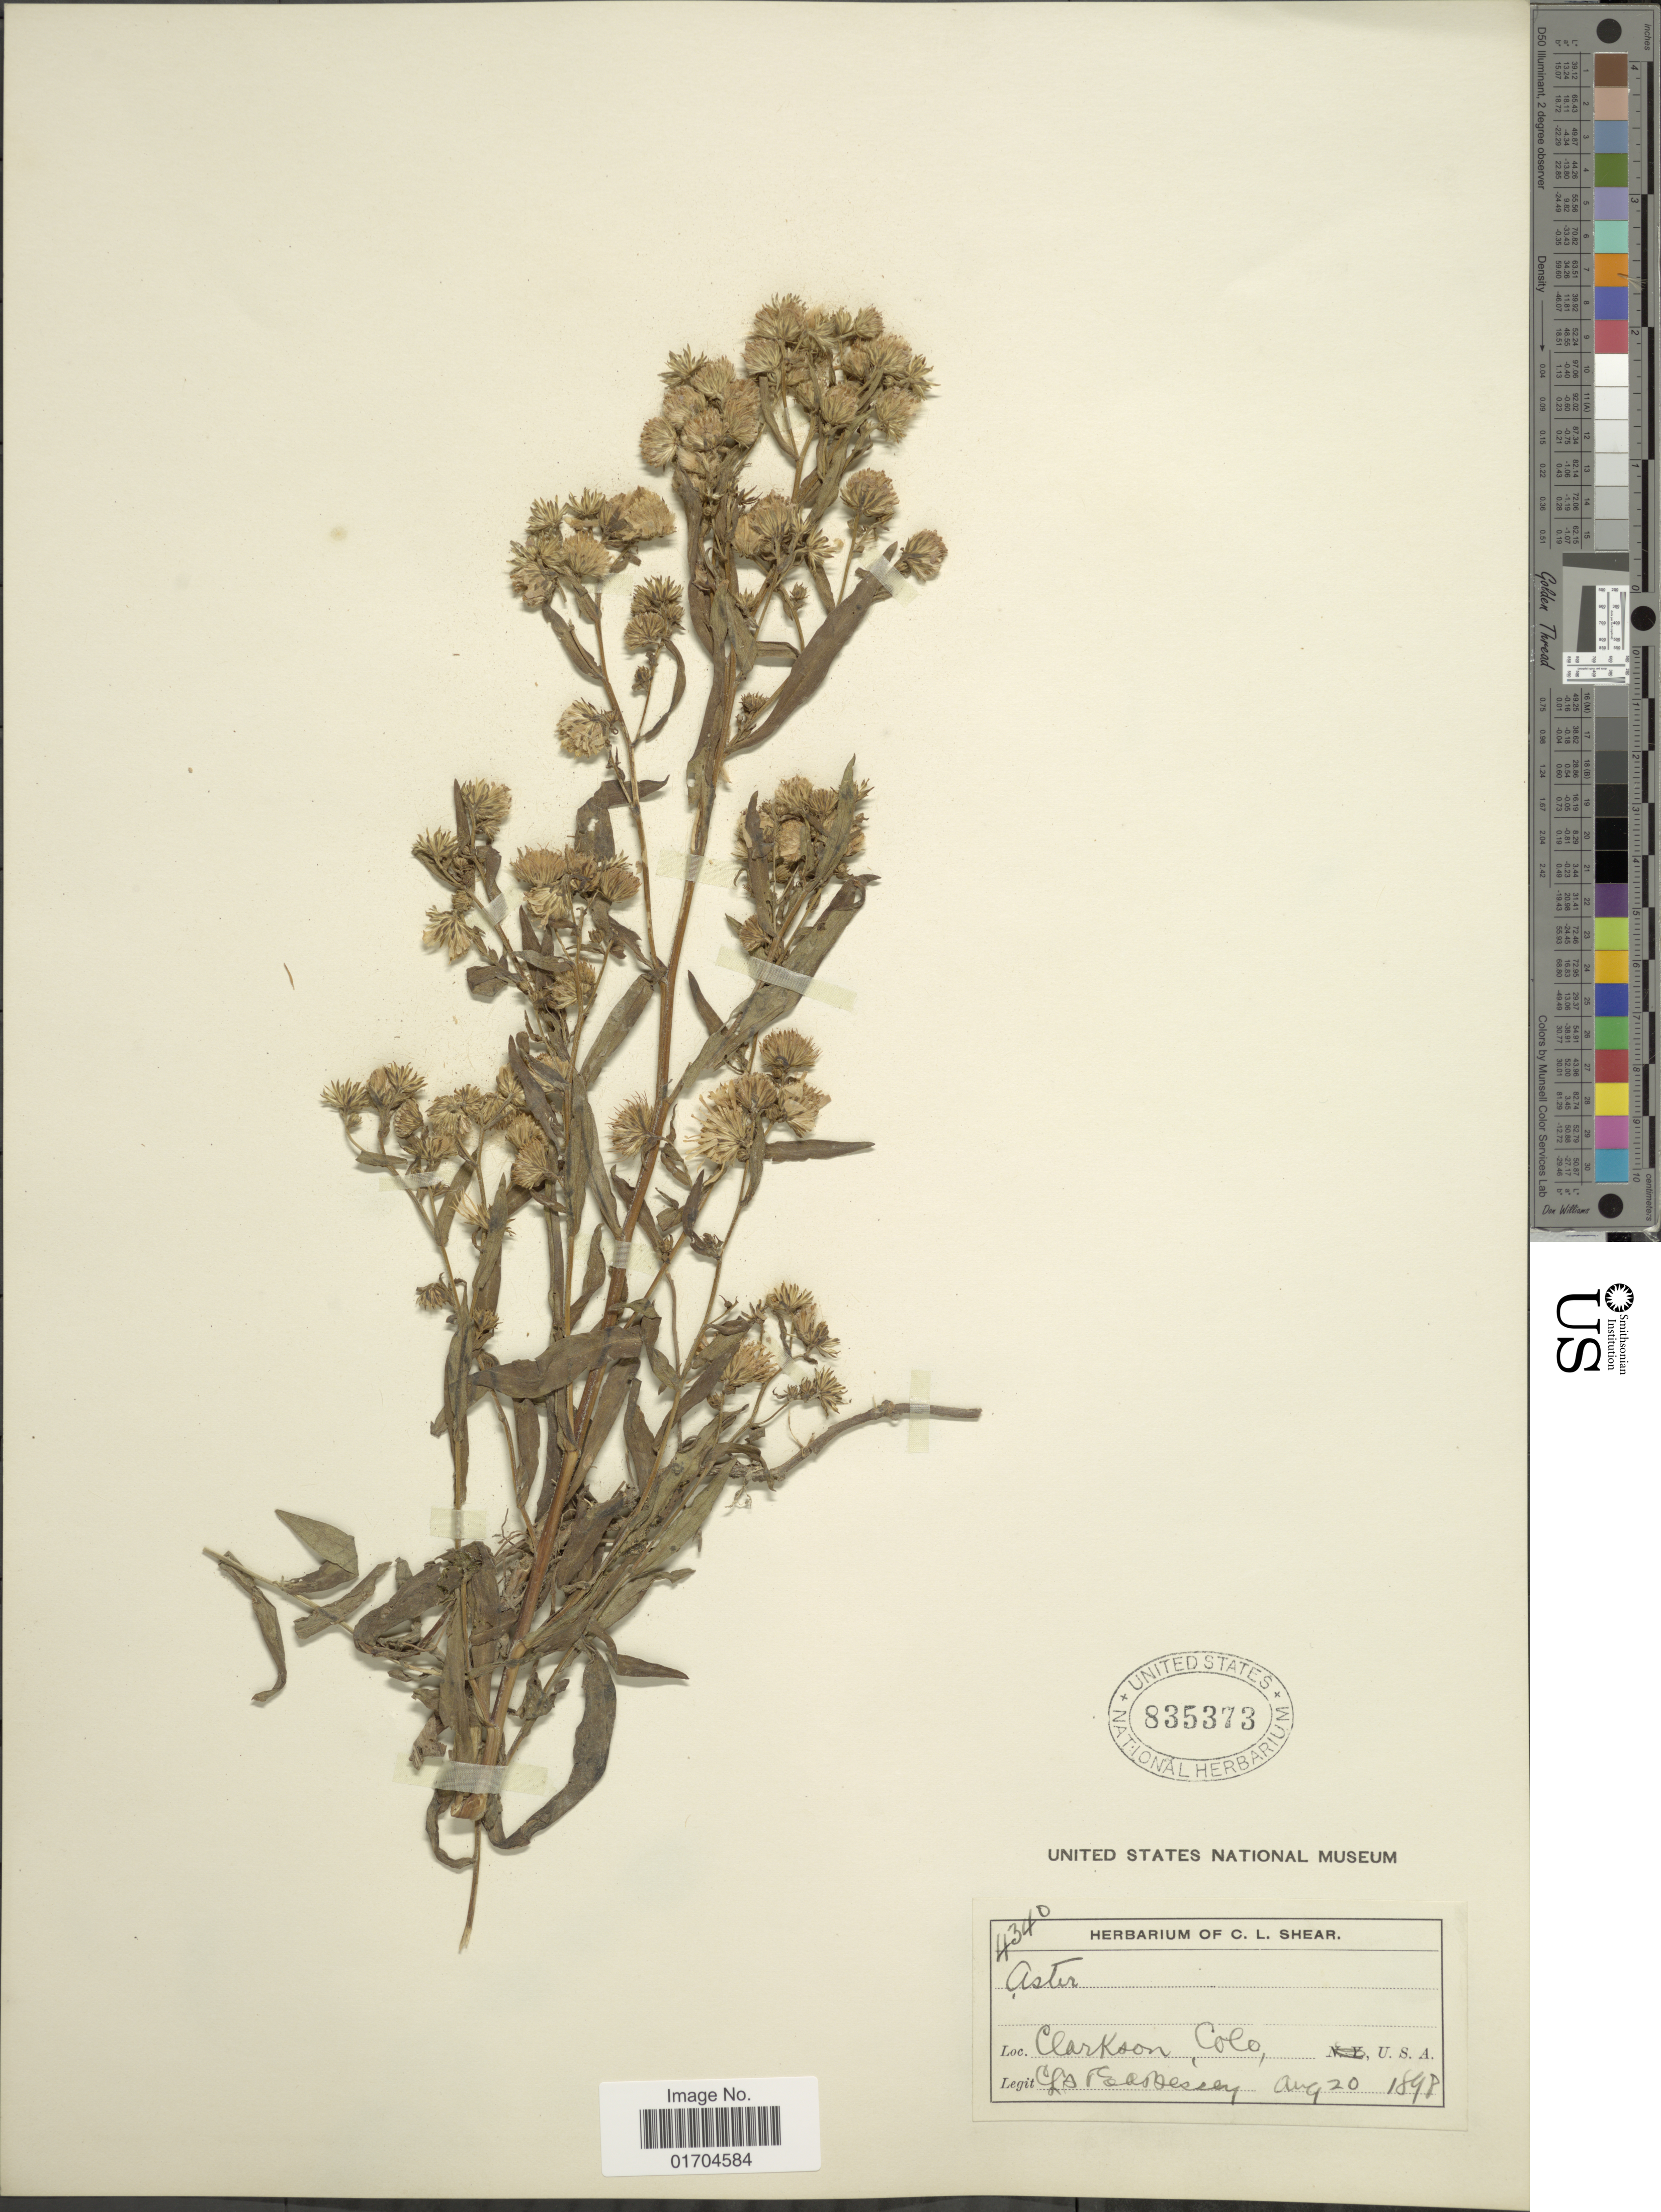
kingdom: Plantae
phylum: Tracheophyta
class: Magnoliopsida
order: Asterales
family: Asteraceae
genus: Symphyotrichum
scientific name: Symphyotrichum sp.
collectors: C. L. Shear & -. Bessey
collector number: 4340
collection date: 1898-08-20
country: United States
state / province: Colorado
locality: Clarkson, Colo, U.S.A.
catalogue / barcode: US 835373